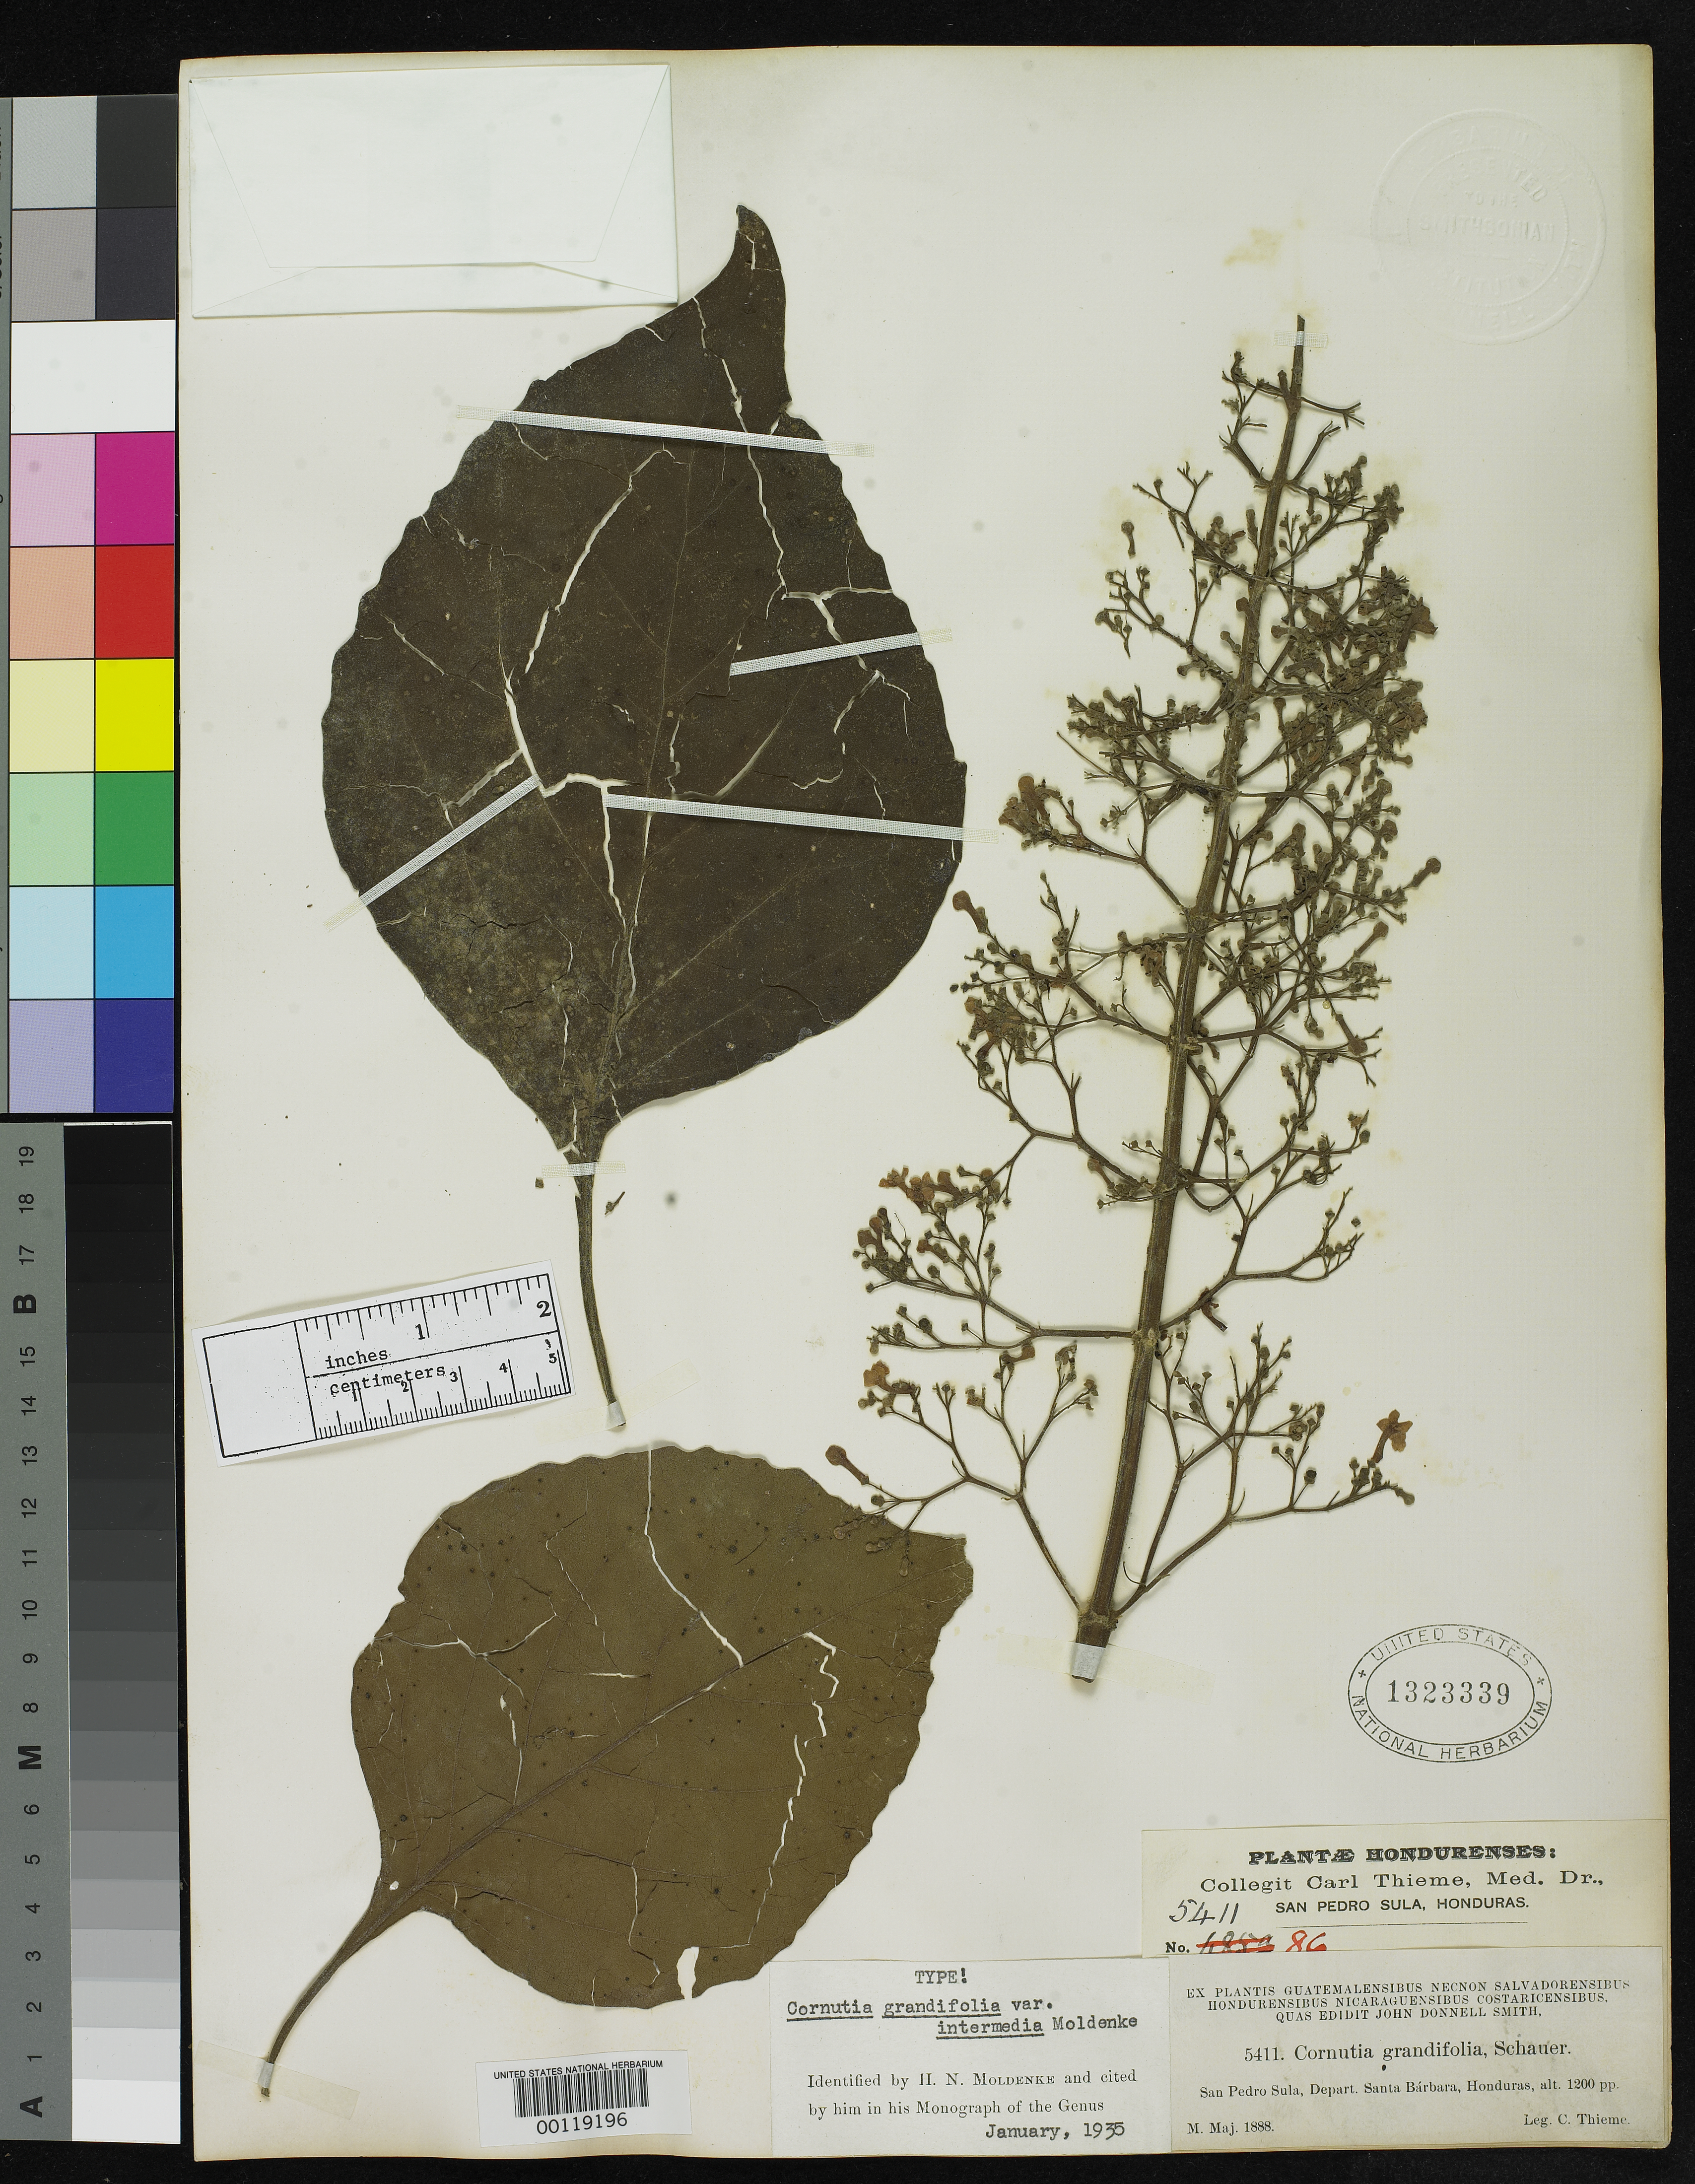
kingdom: Plantae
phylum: Tracheophyta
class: Magnoliopsida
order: Lamiales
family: Lamiaceae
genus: Cornutia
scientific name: Cornutia grandifolia var. intermedia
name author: Moldenke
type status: Holotype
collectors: C. Thieme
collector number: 5411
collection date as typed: May 1888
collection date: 1888-05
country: Honduras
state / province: Santa Bárbara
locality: San Pedro Sula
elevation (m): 366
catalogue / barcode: US 1323339